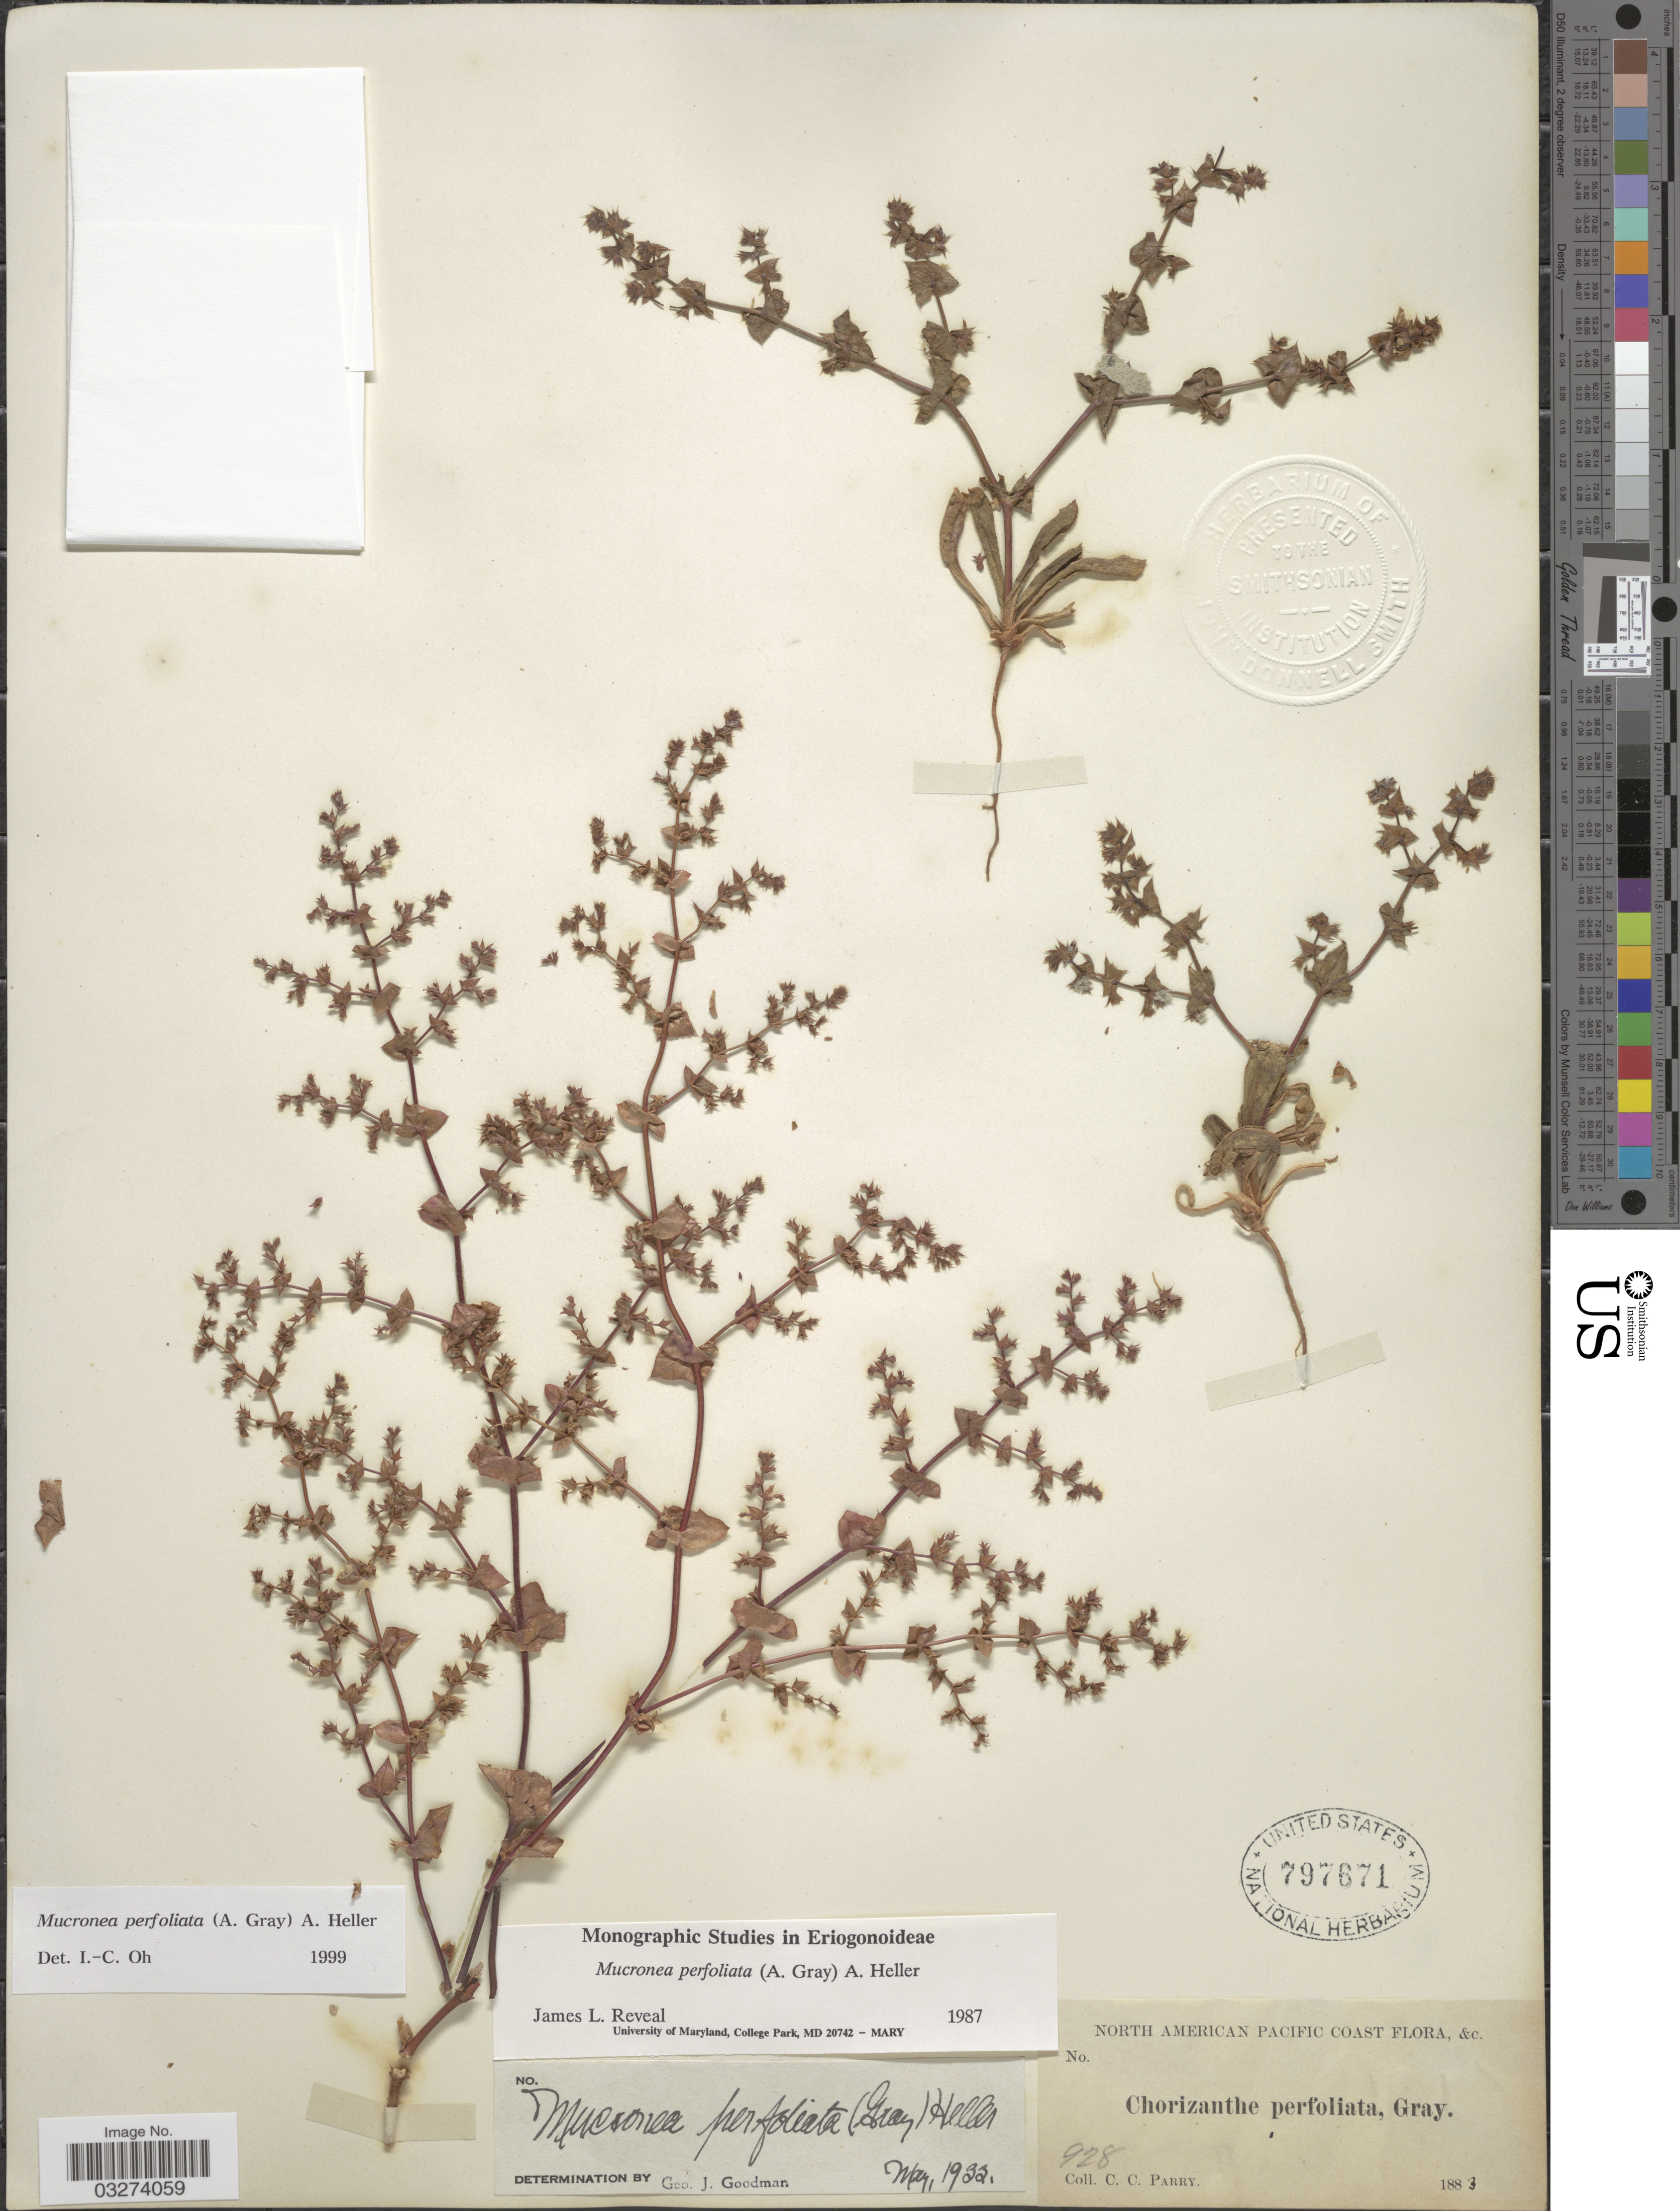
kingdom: Plantae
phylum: Tracheophyta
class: Magnoliopsida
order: Caryophyllales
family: Polygonaceae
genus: Mucronea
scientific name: Mucronea perfoliata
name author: (A. Gray) A. Heller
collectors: C. C. Parry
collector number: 928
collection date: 1883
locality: North American Pacific Coast.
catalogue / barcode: US 797671